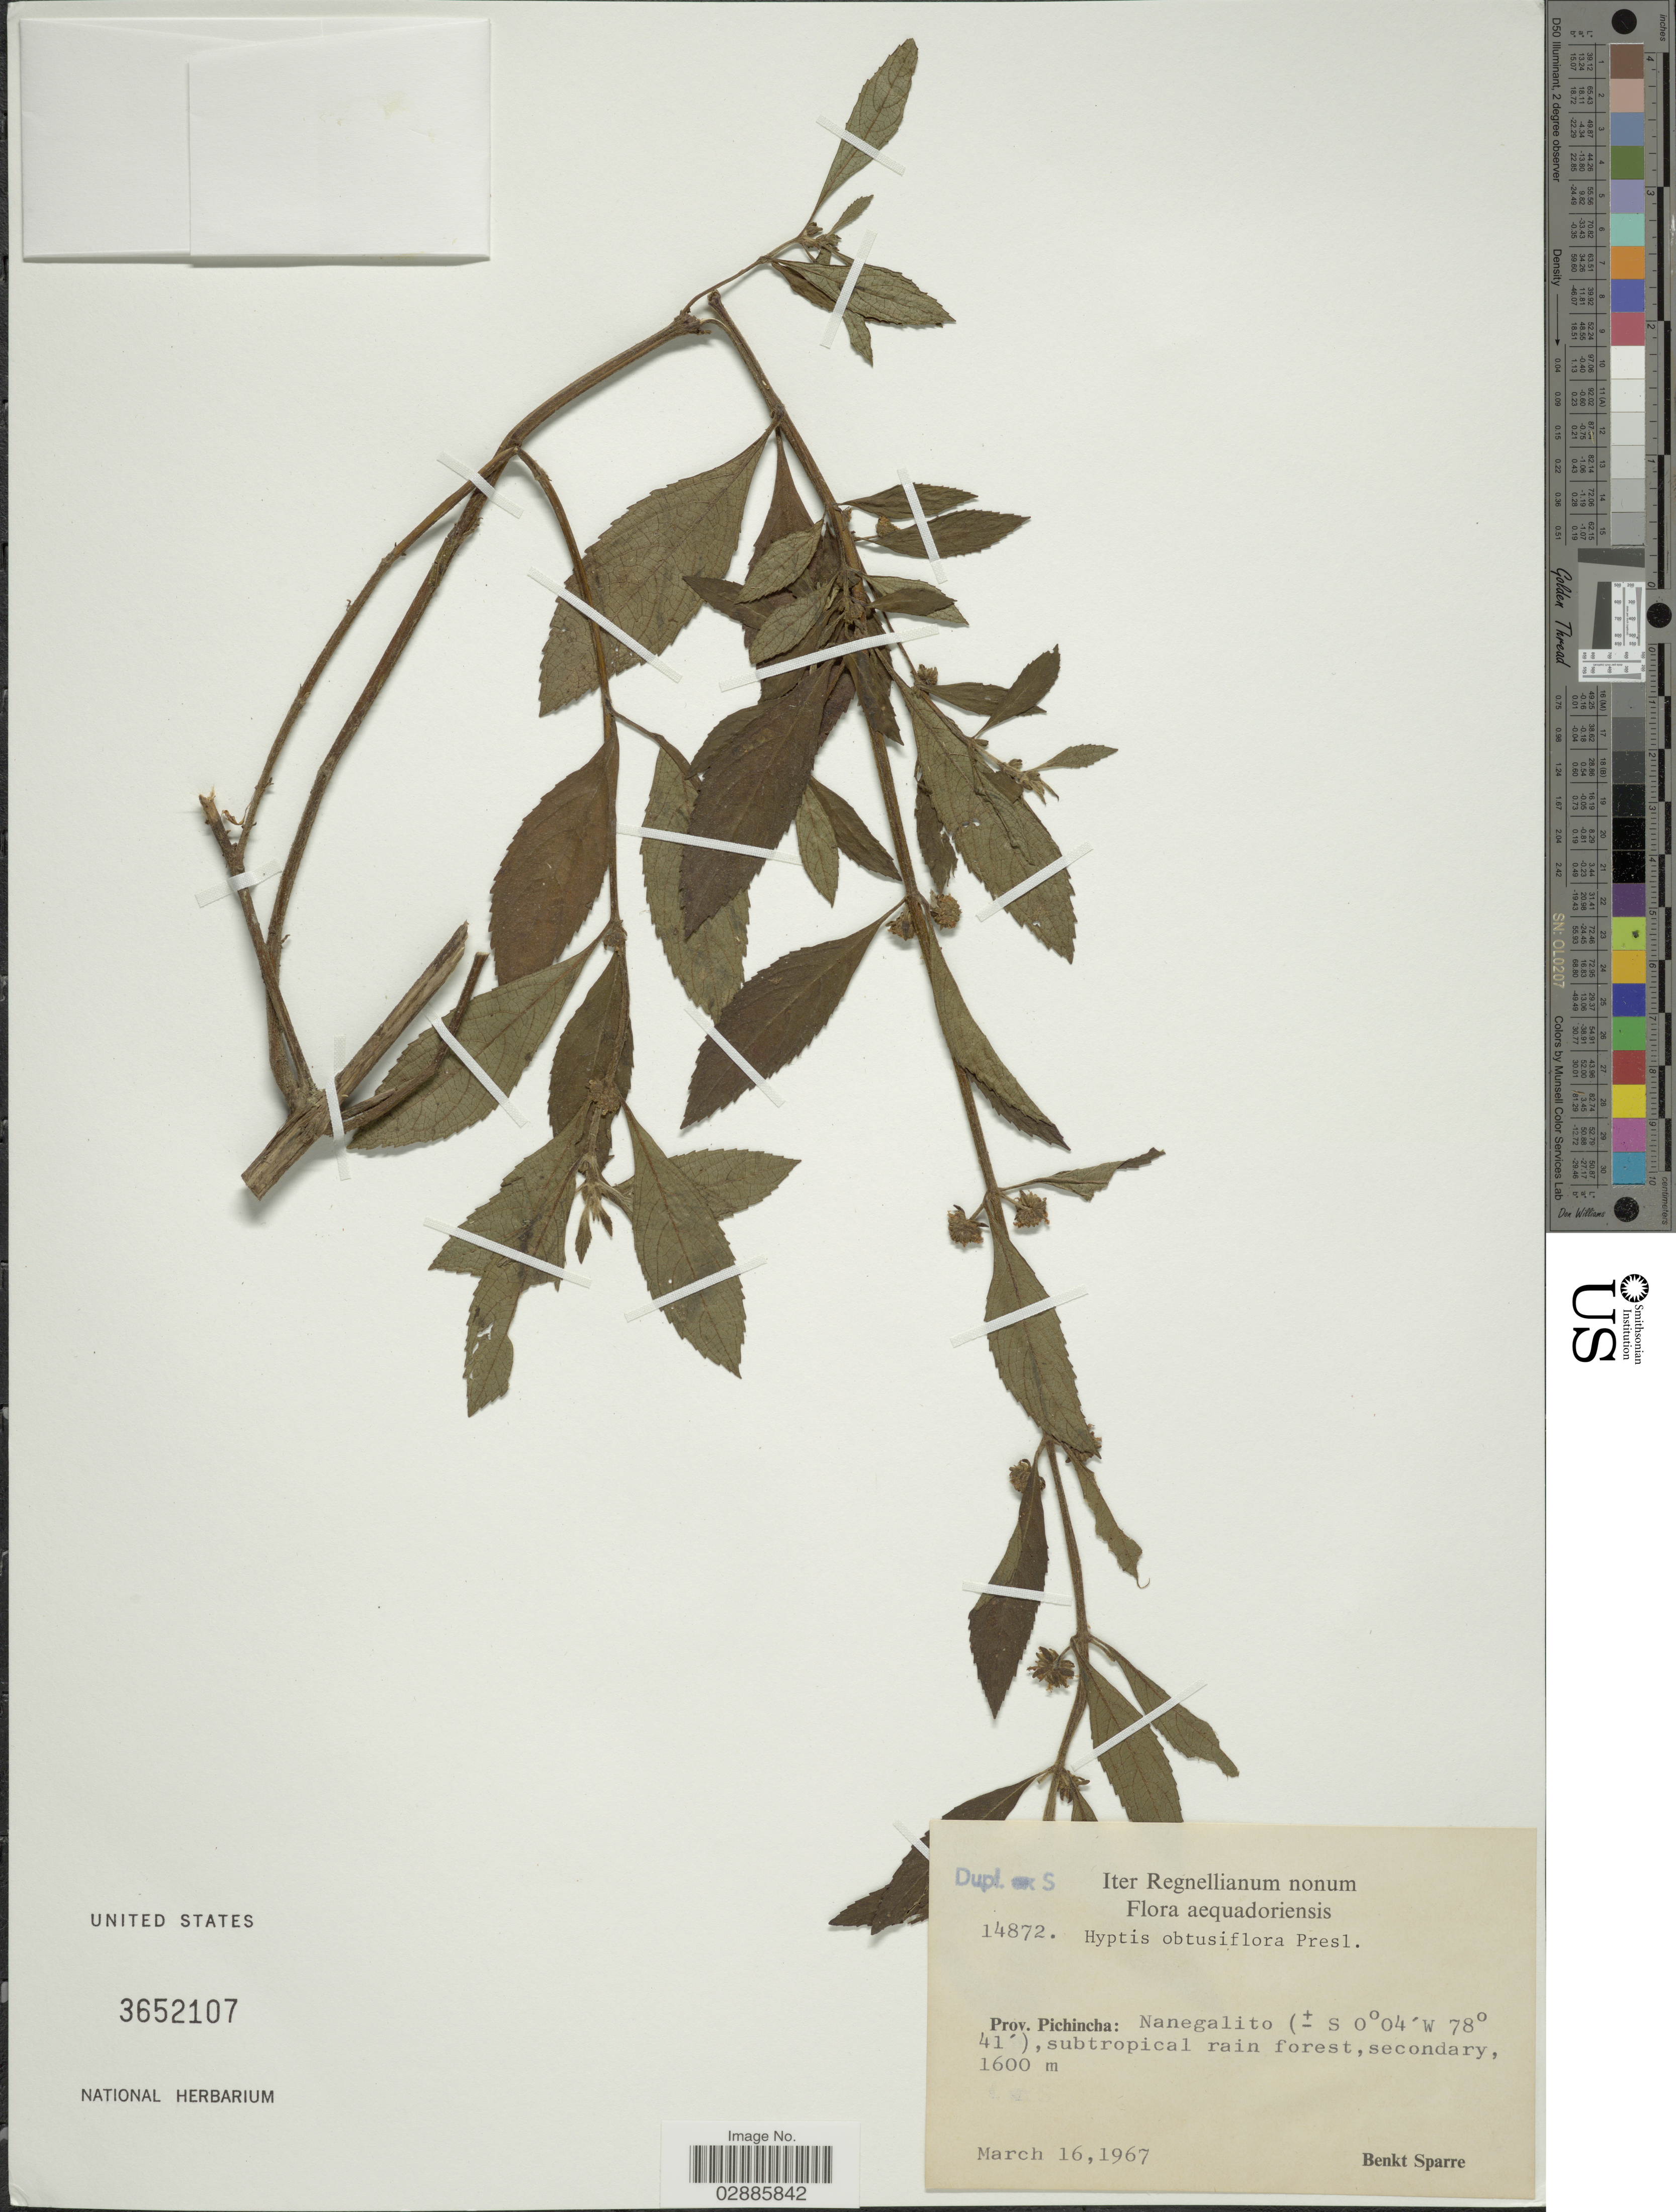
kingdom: Plantae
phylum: Tracheophyta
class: Magnoliopsida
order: Lamiales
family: Lamiaceae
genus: Hyptis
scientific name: Hyptis obtusiflora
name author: C. Presl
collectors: B. Sparre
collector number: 14872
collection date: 1967-03-16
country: Ecuador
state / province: Pichincha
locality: Prov. Pichincha: Nanegalito.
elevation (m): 1600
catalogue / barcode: US 3652107